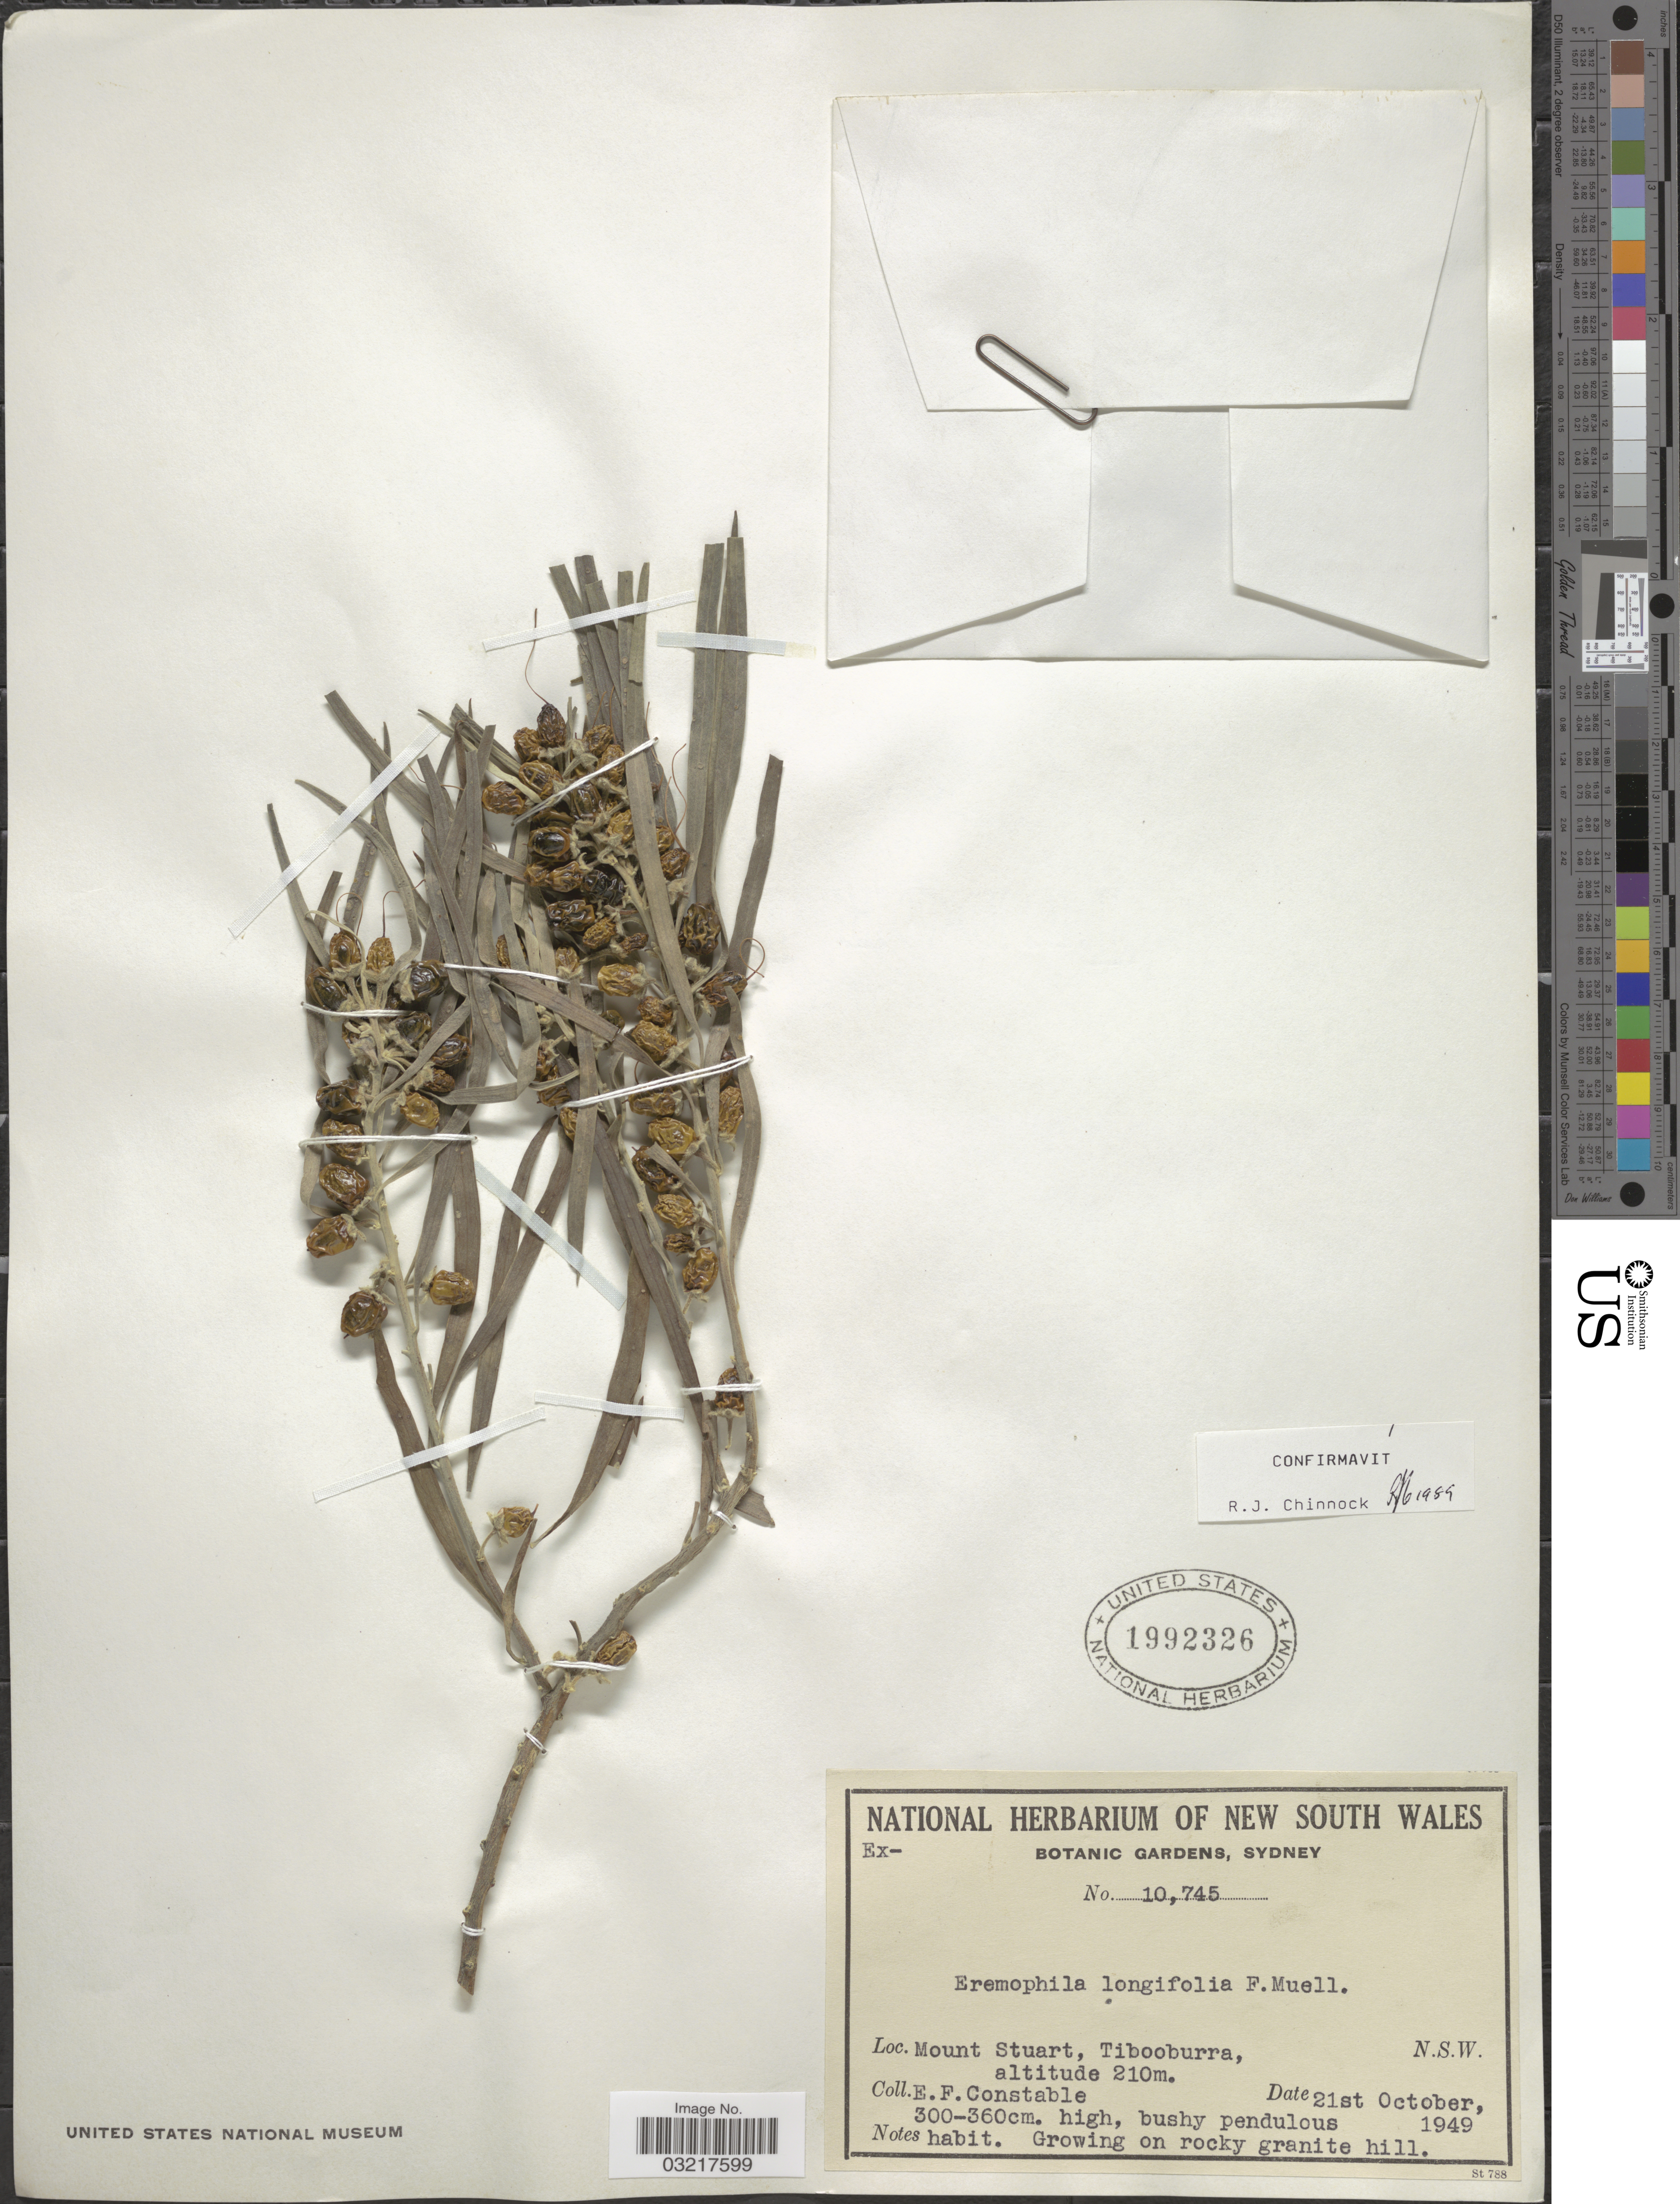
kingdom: Plantae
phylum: Tracheophyta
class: Magnoliopsida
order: Lamiales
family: Scrophulariaceae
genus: Eremophila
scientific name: Eremophila longifolia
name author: (R. Br.) F. Muell.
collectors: E. F. Constable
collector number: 10745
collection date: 1949-10-21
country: Australia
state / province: New South Wales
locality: Mount Stuart, Tibooburra, N.S.W.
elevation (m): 210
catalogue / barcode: US 1992326